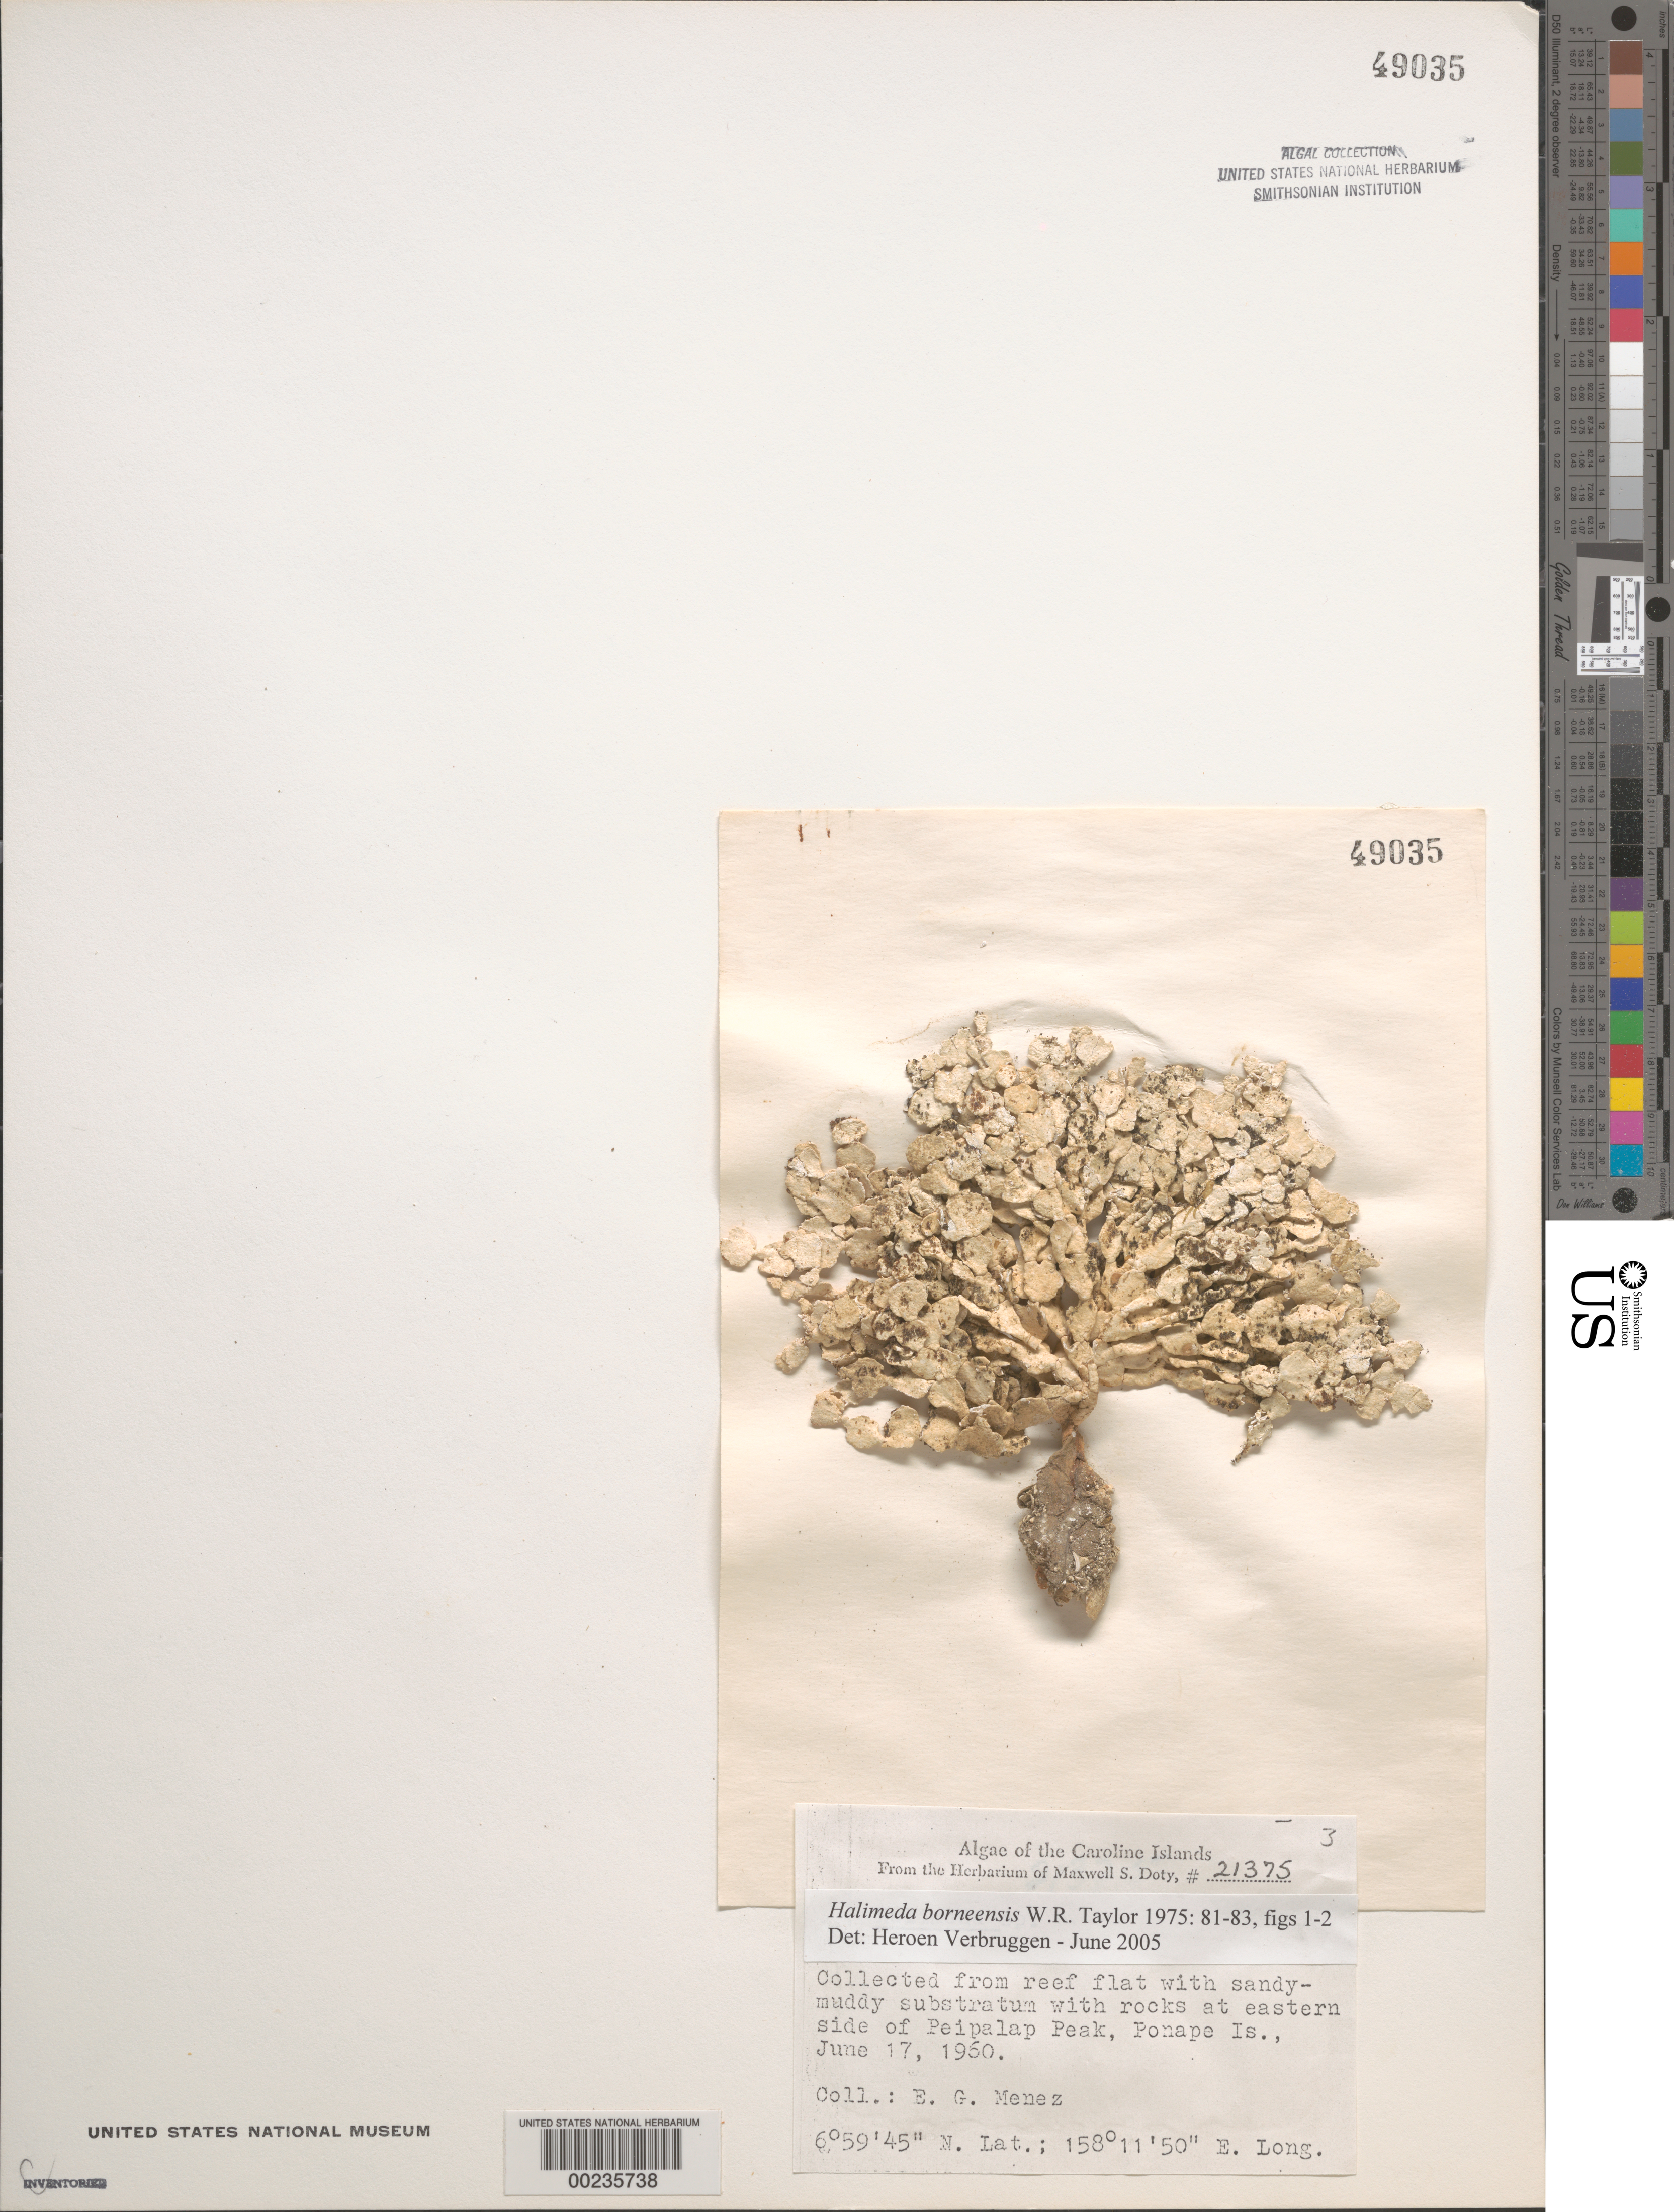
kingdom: Plantae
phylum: Chlorophyta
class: Ulvophyceae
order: Bryopsidales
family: Halimedaceae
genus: Halimeda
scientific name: Halimeda borneensis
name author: W.R. Taylor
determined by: Verbruggen, H.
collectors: Meñez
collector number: MSD 21375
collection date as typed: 17 Jun 1960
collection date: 1960-06-17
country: Micronesia, Federated States of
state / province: Pohnpei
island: Pohnpei [Ponape]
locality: Peipalap Peak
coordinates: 6 59' 45" N, 158 11' 50" E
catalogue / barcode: US 49035